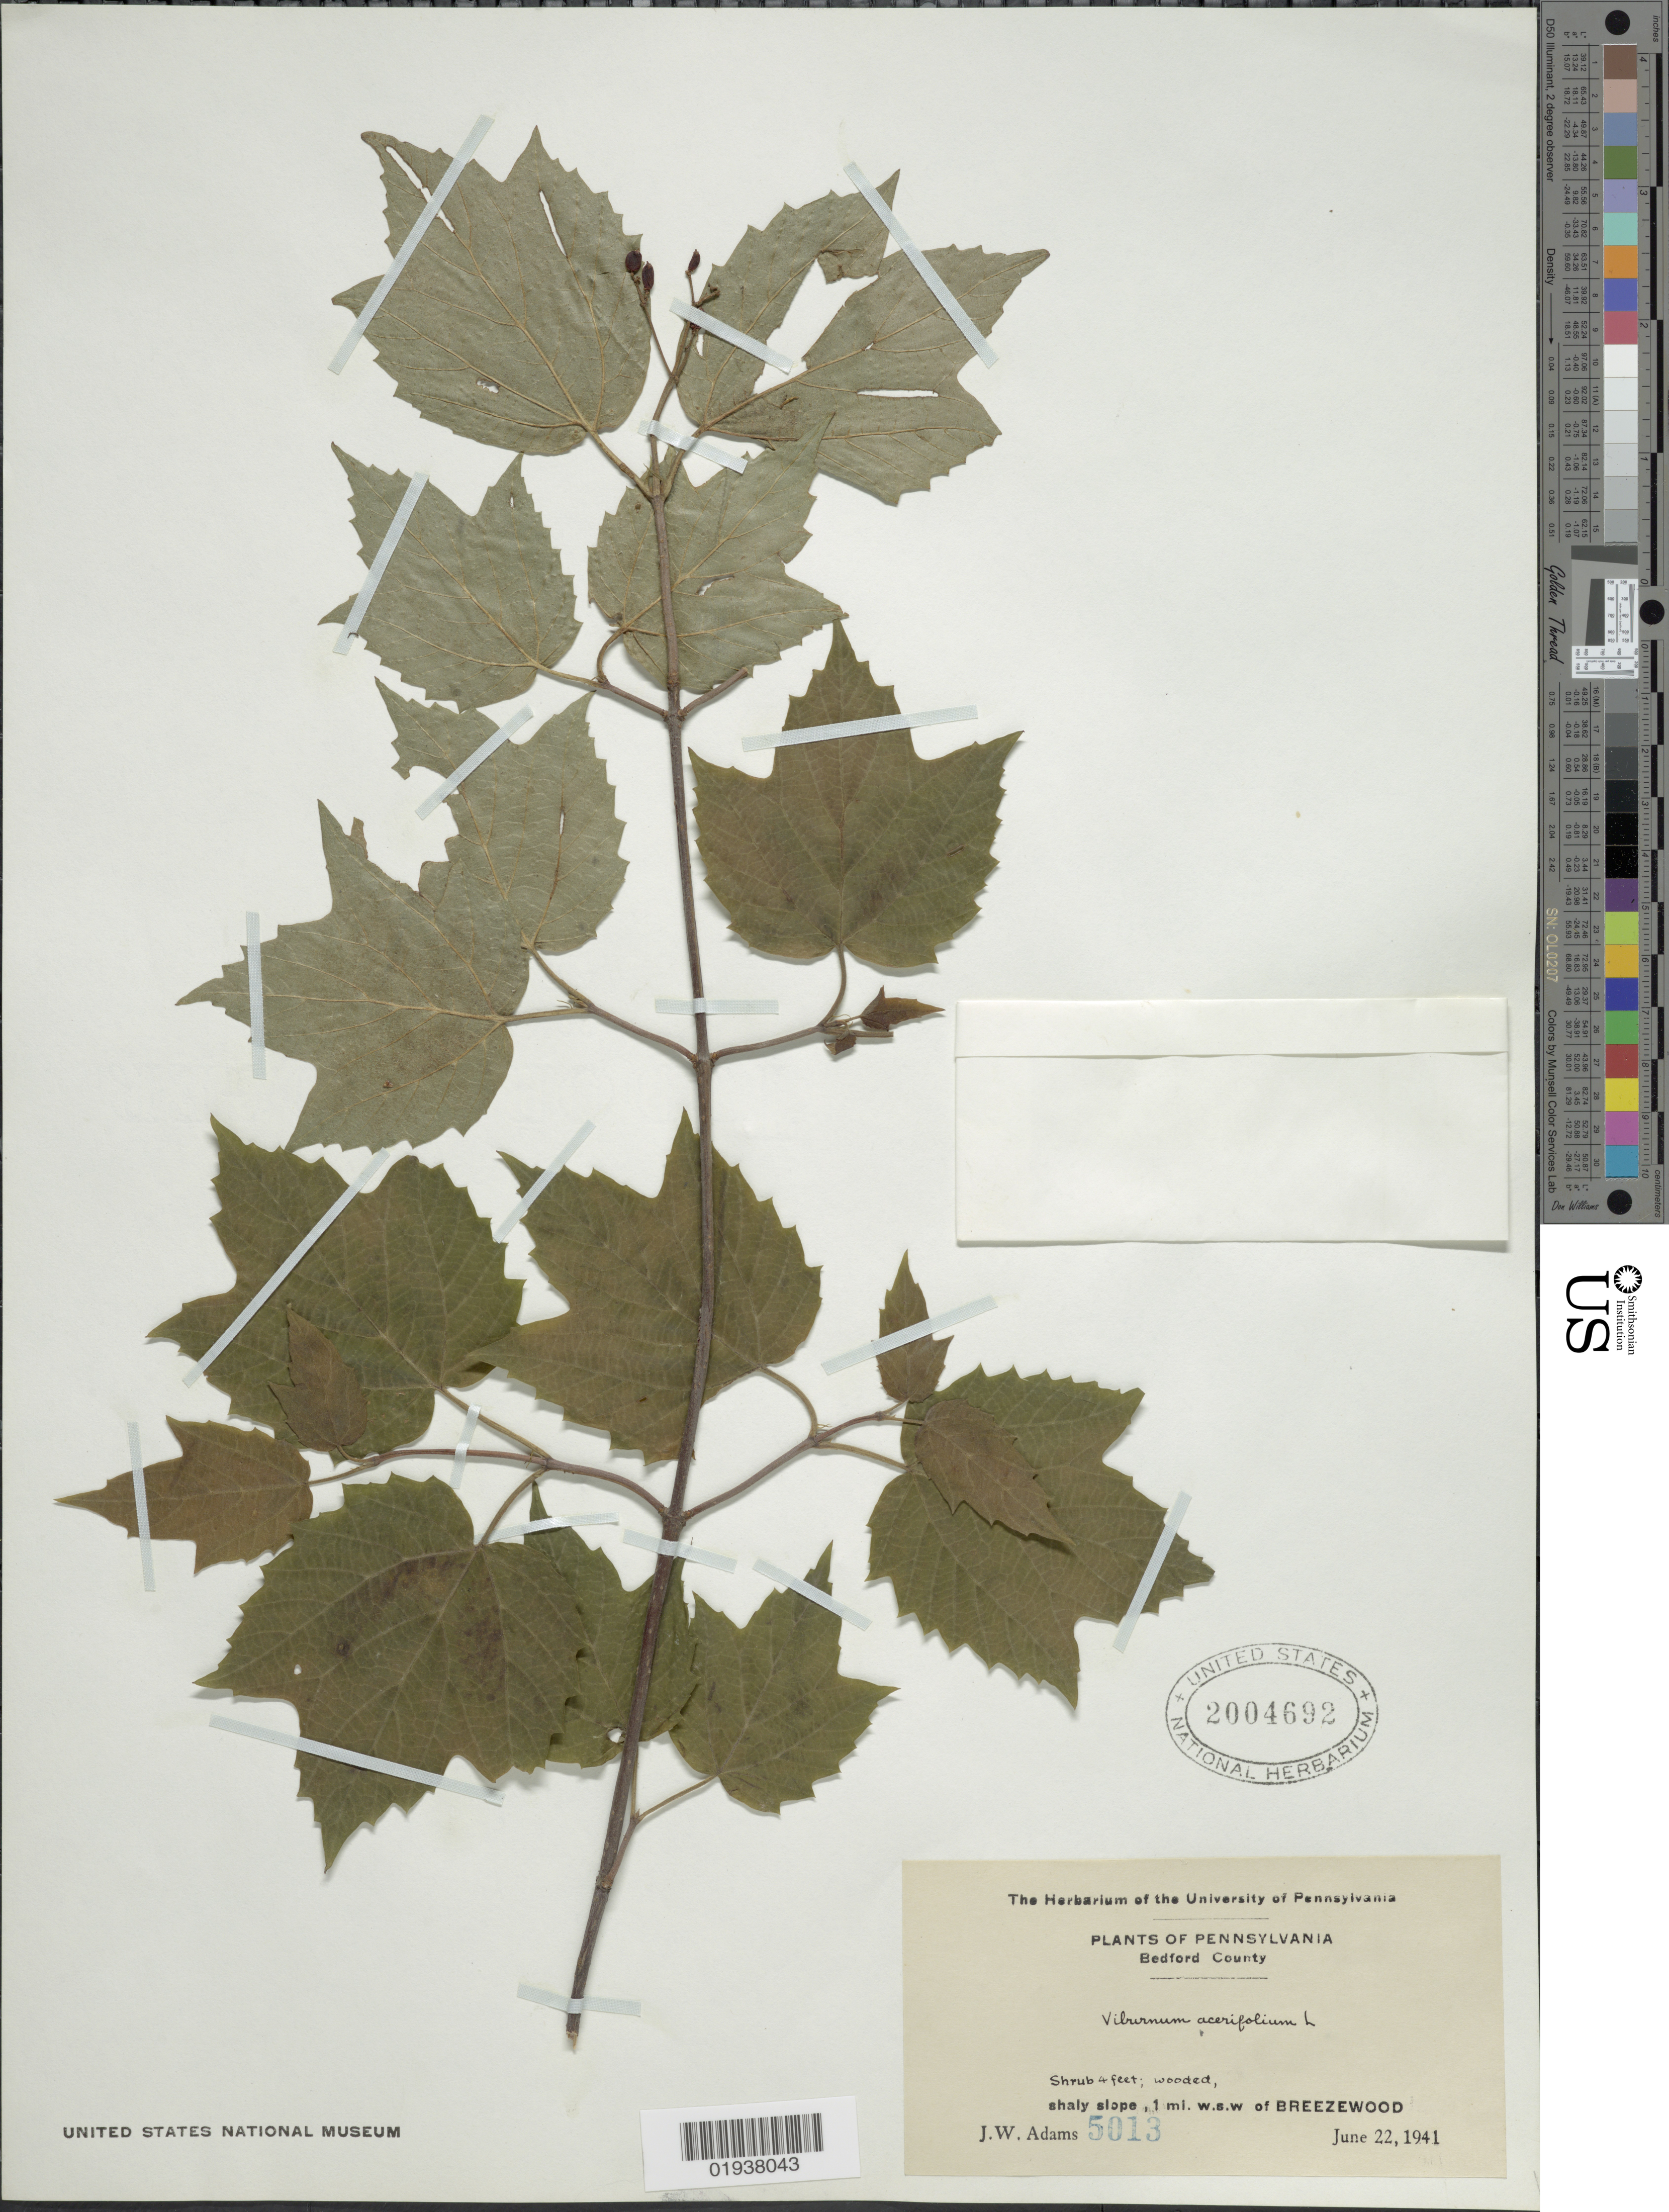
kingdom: Plantae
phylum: Tracheophyta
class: Magnoliopsida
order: Dipsacales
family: Viburnaceae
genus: Viburnum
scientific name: Viburnum acerifolium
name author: L.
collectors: J. Adams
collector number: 5013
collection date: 1941-06-22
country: United States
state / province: Pennsylvania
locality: Bedford County. Shaly slope, 1 mi. w.s.w. of Breezewood.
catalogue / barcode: US 2004692